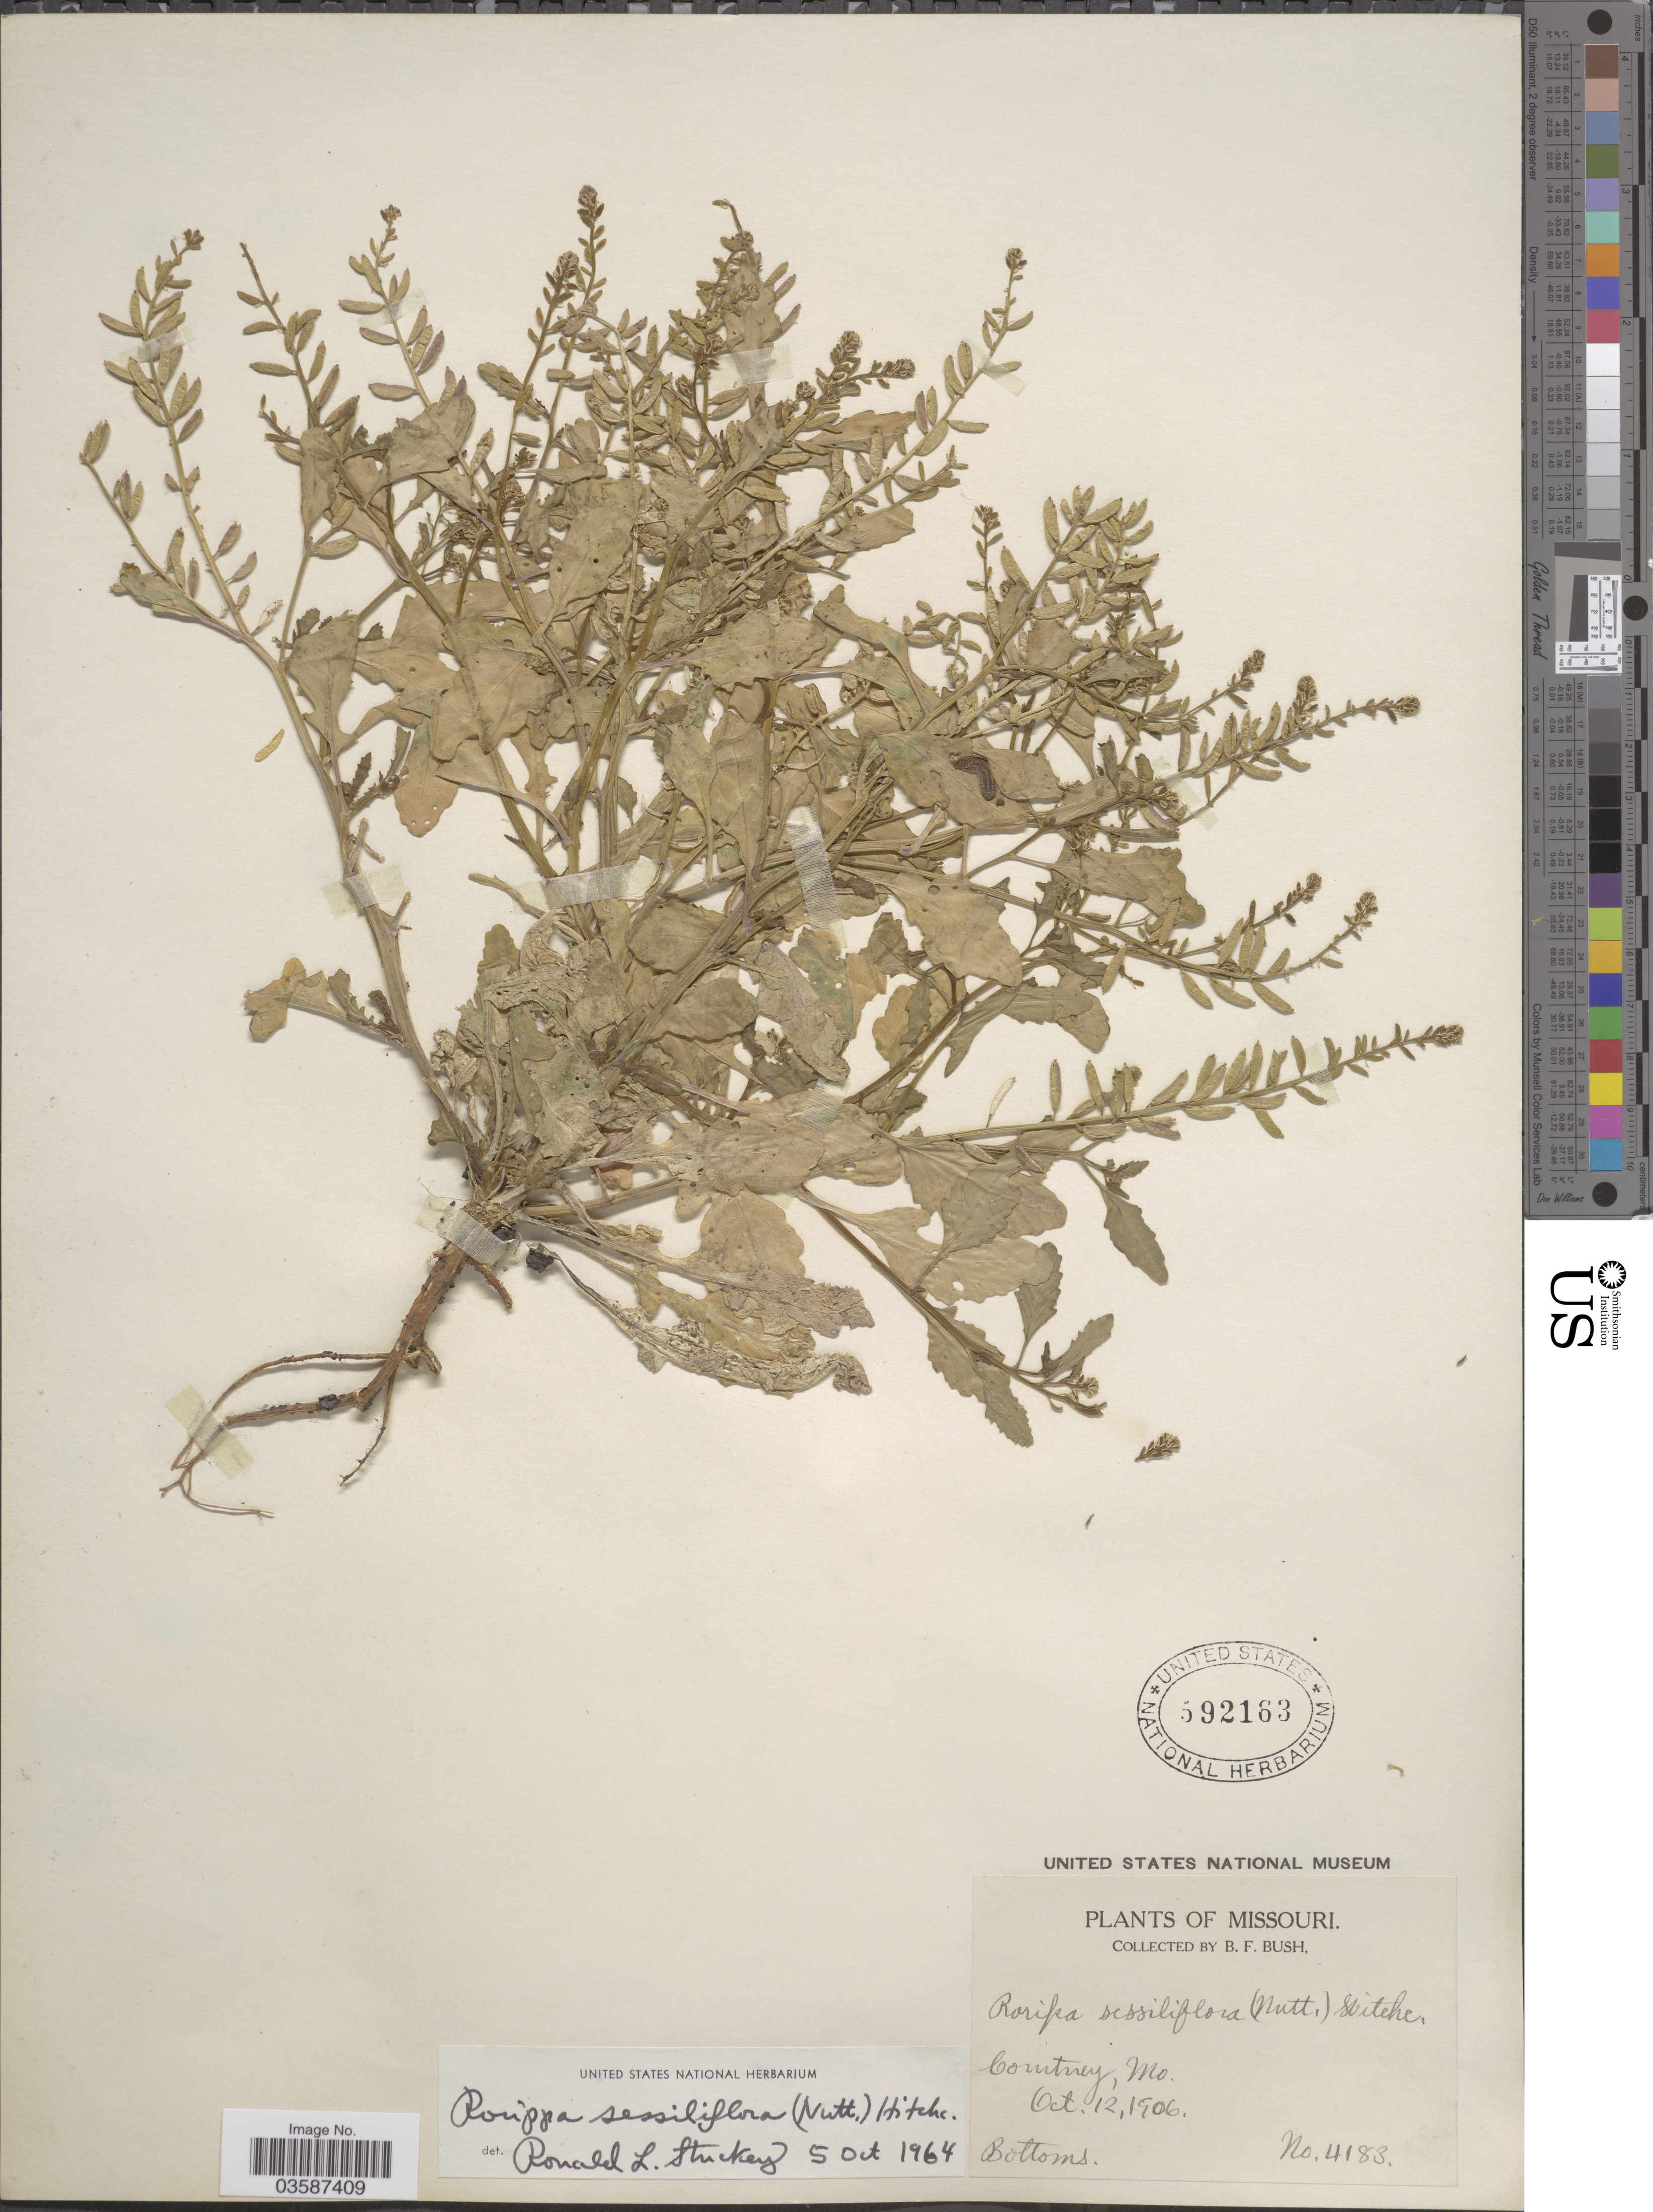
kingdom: Plantae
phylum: Tracheophyta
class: Magnoliopsida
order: Brassicales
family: Brassicaceae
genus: Rorippa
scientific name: Rorippa sessiliflora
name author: (Nutt.) Hitchc.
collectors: B. F. Bush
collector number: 4183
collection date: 1906-10-12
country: United States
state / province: Missouri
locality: Courtney, Mo. Bottoms.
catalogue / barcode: US 592163